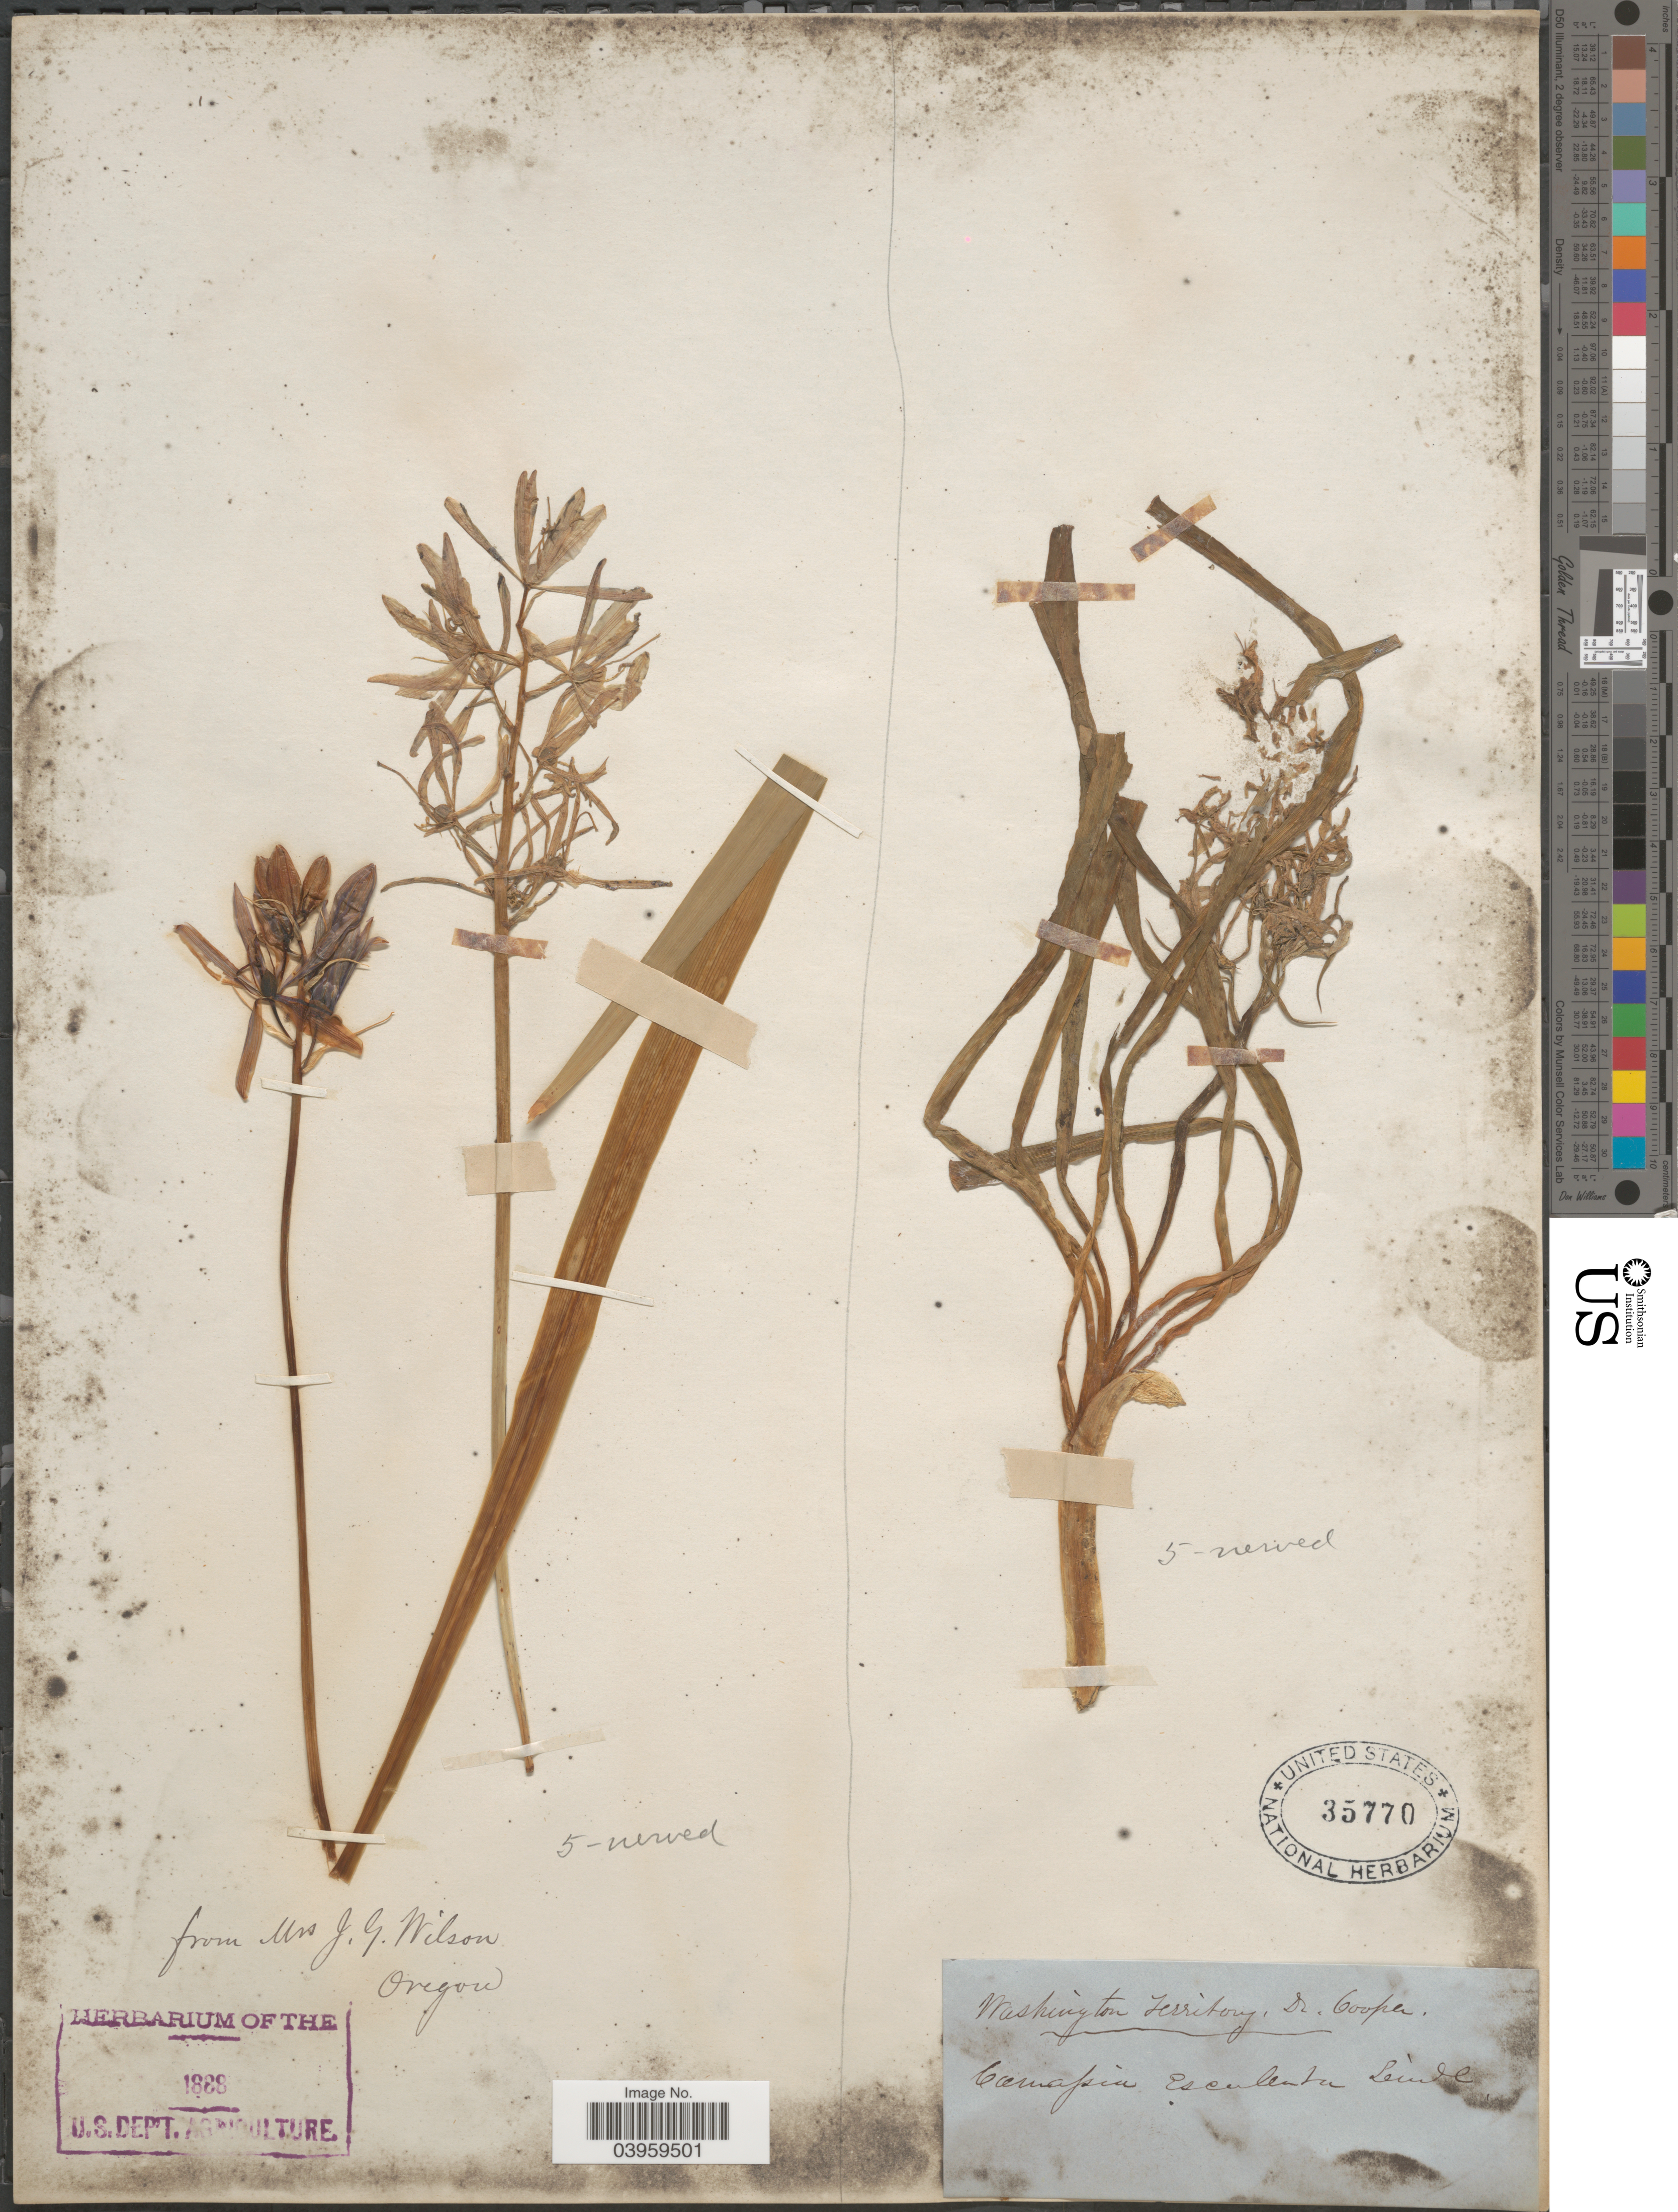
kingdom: Plantae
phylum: Tracheophyta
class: Liliopsida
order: Asparagales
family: Asparagaceae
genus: Camassia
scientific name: Camassia leichtlinii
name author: (Baker) S. Watson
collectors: Dr. Cooper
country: United States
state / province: Washington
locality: Washington Territory.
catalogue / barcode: US 35770-2